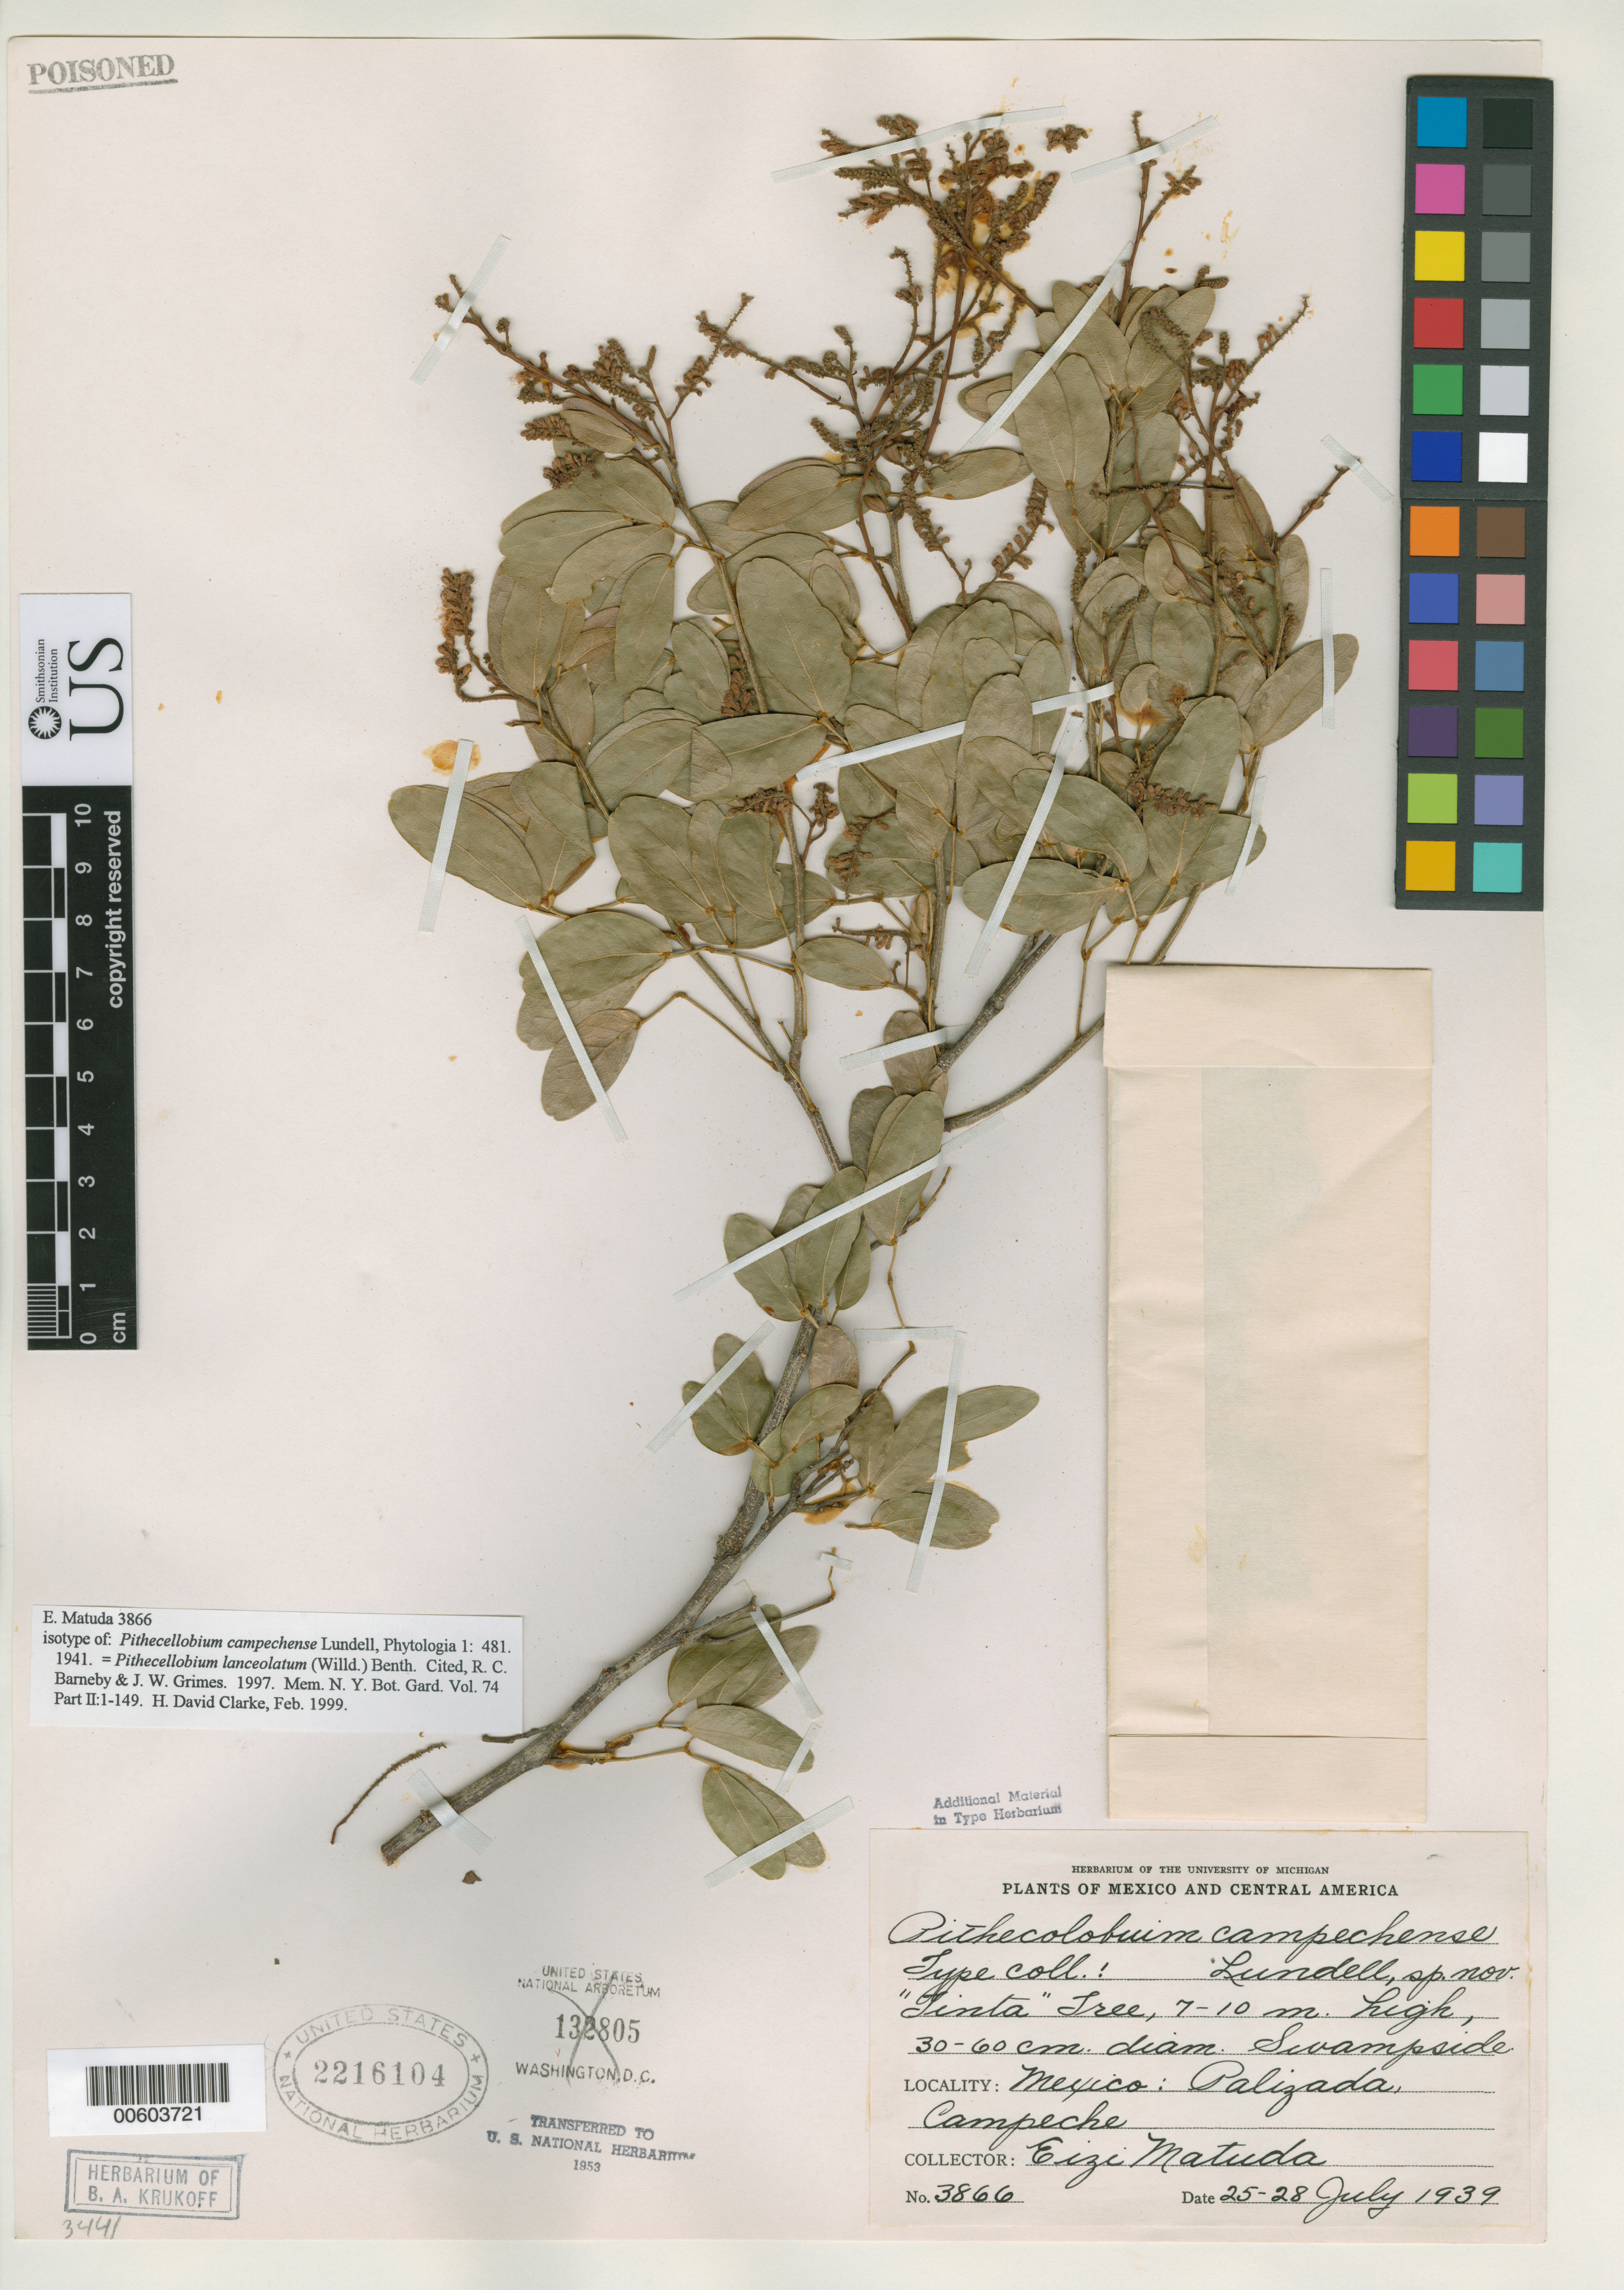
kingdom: Plantae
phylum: Tracheophyta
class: Magnoliopsida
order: Fabales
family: Fabaceae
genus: Pithecellobium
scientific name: Pithecellobium campechense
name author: Lundell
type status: Isotype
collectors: E. Matuda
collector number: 3866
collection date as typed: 25 Jul 1939 to 28 Jul 1939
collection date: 1939-07-25/1939-07-28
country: Mexico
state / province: Campeche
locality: Palizada.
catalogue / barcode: US 2216104